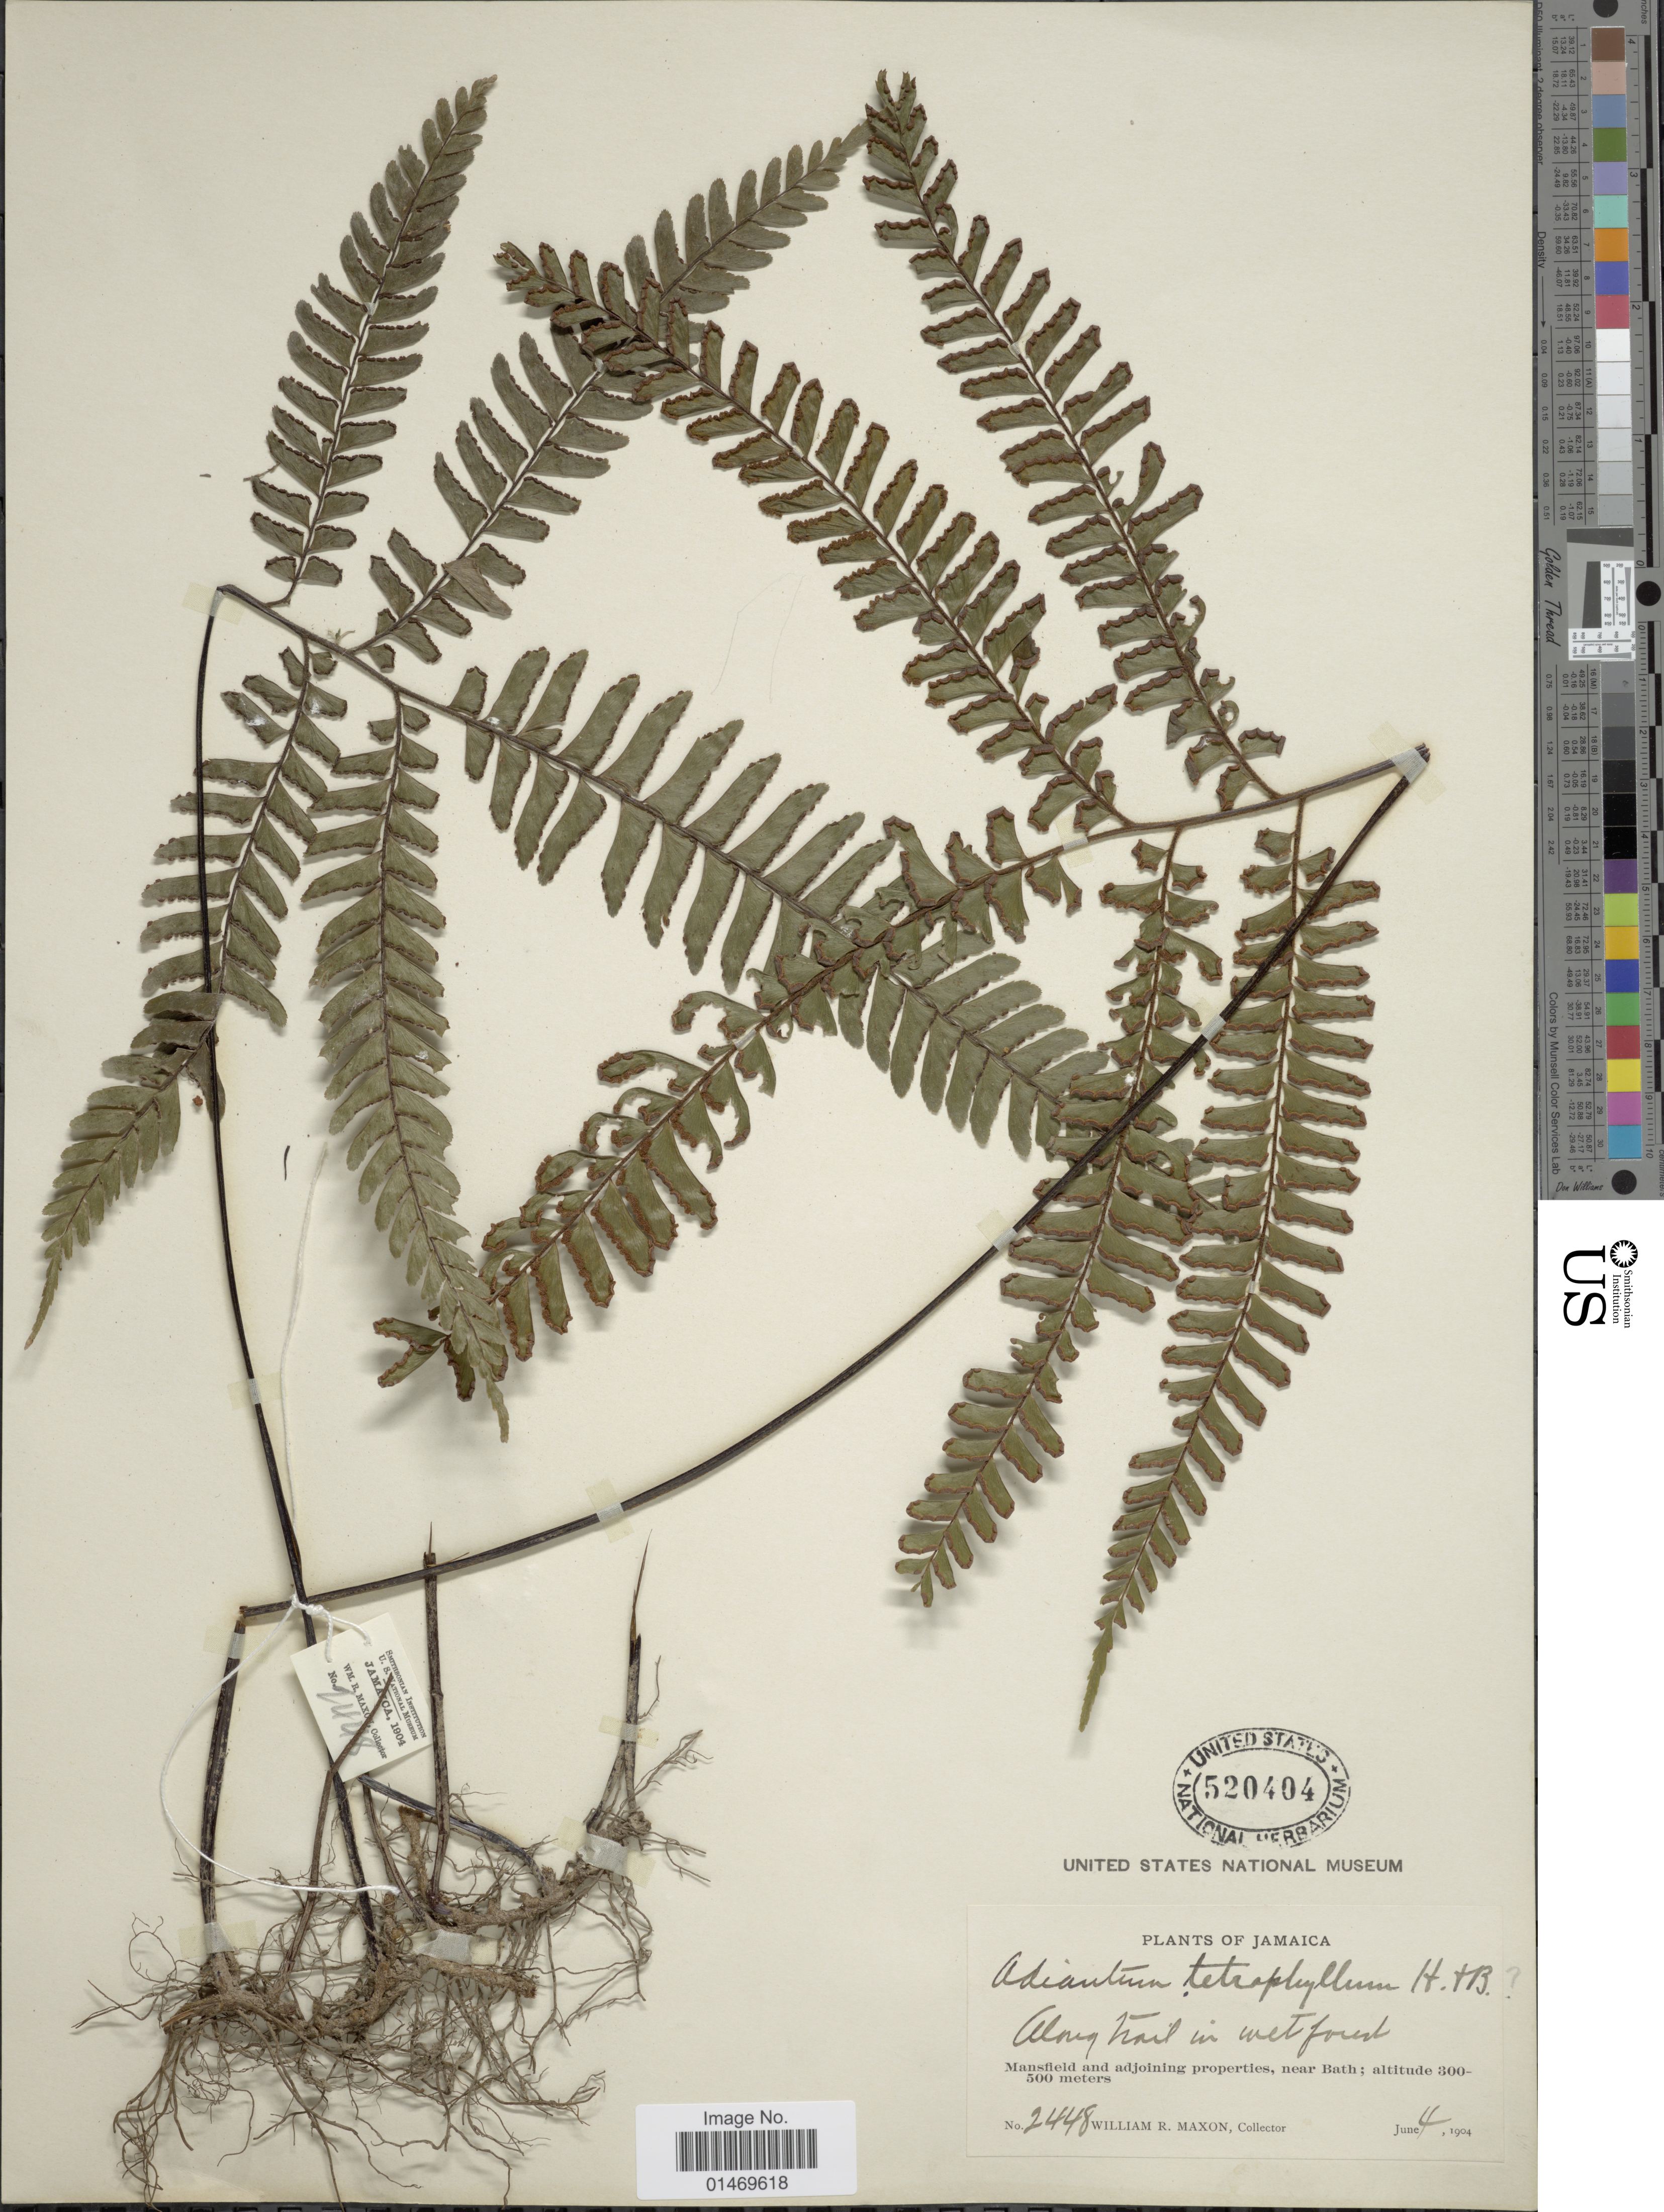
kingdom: Plantae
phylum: Tracheophyta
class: Polypodiopsida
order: Polypodiales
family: Pteridaceae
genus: Adiantum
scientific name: Adiantum tetraphyllum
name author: Humb. & Bonpl. ex Willd.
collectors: W. R. Maxon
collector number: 2448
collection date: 1904-06-04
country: Jamaica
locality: Mansfield and adjoining properties, near Bath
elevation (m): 300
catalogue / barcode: US 520404